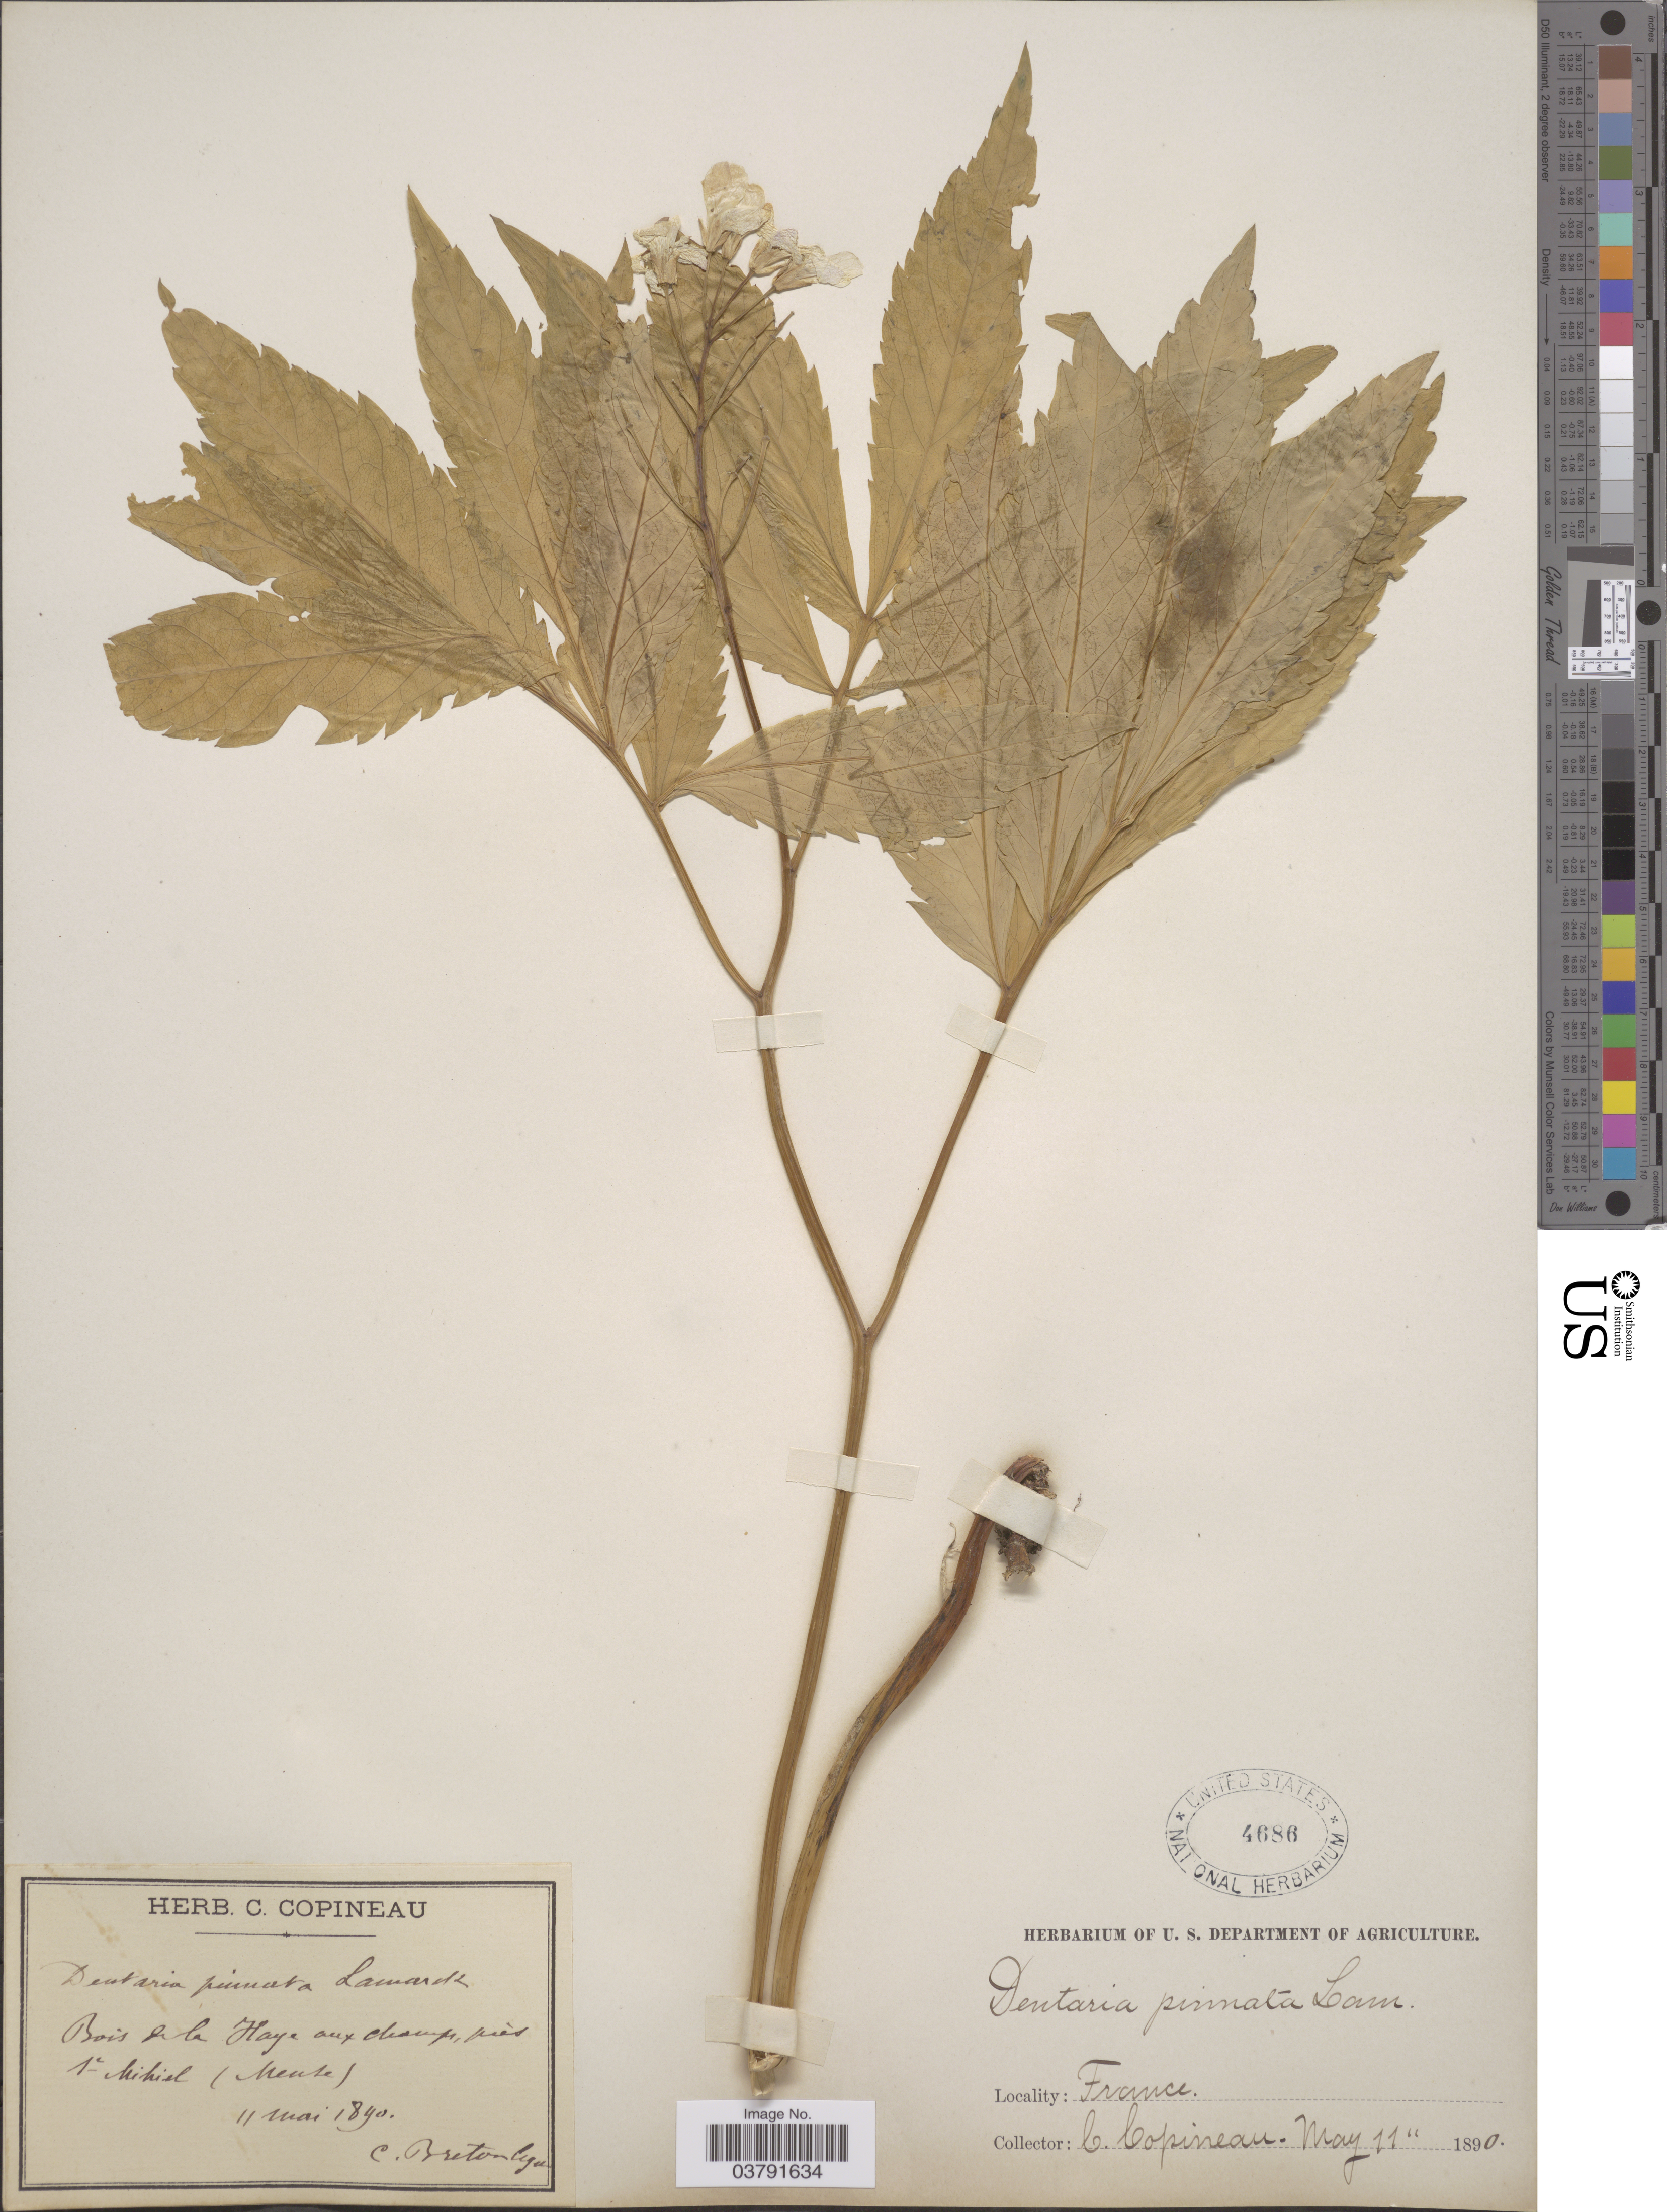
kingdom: Plantae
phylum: Tracheophyta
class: Magnoliopsida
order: Brassicales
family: Brassicaceae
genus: Dentaria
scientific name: Dentaria pinnata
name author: Lam.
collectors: C. Breton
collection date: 1890-05-11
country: France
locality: Bois sila Haye auz diaups, pres 1e kihiel (Meuze). [interpreted]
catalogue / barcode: US 4686